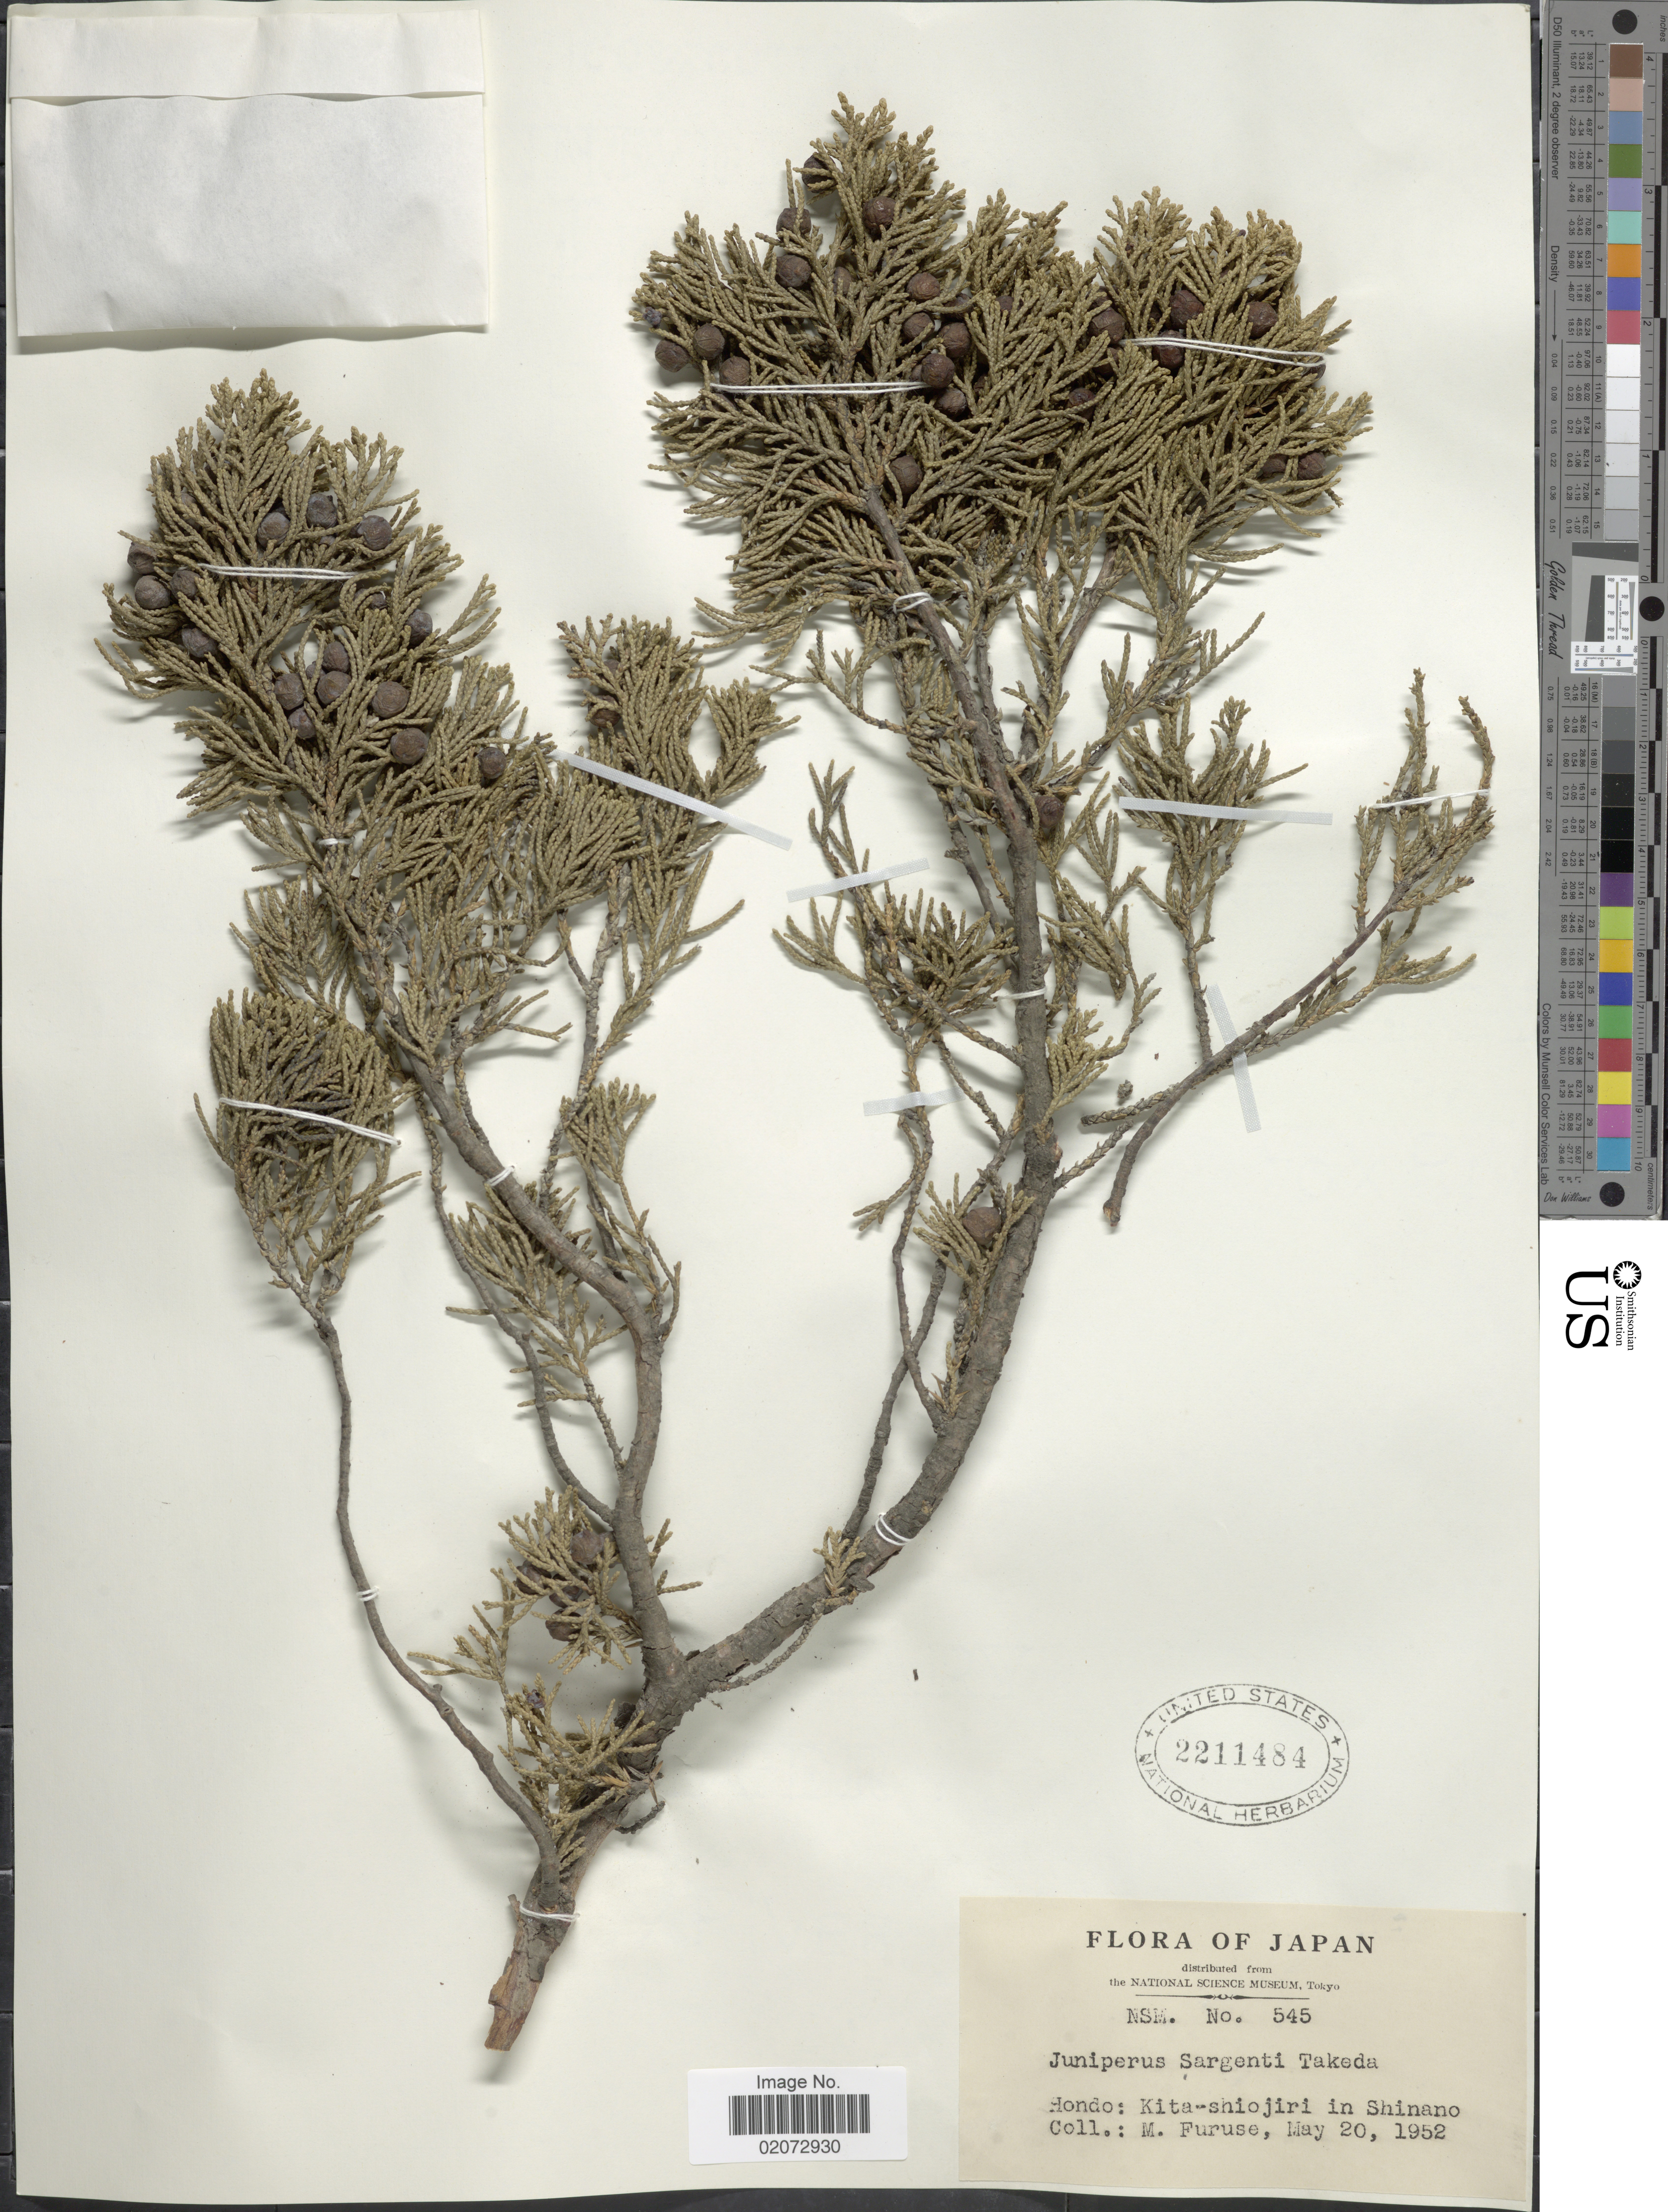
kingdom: Plantae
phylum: Tracheophyta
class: Pinopsida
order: Pinales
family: Cupressaceae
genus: Juniperus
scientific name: Juniperus sargentii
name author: (A. Henry) Takeda ex Nakai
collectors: M. Furuse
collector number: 545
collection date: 1952-05-20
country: Japan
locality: Hondo: Kita-shiojiri in Shinano.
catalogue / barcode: US 2211484